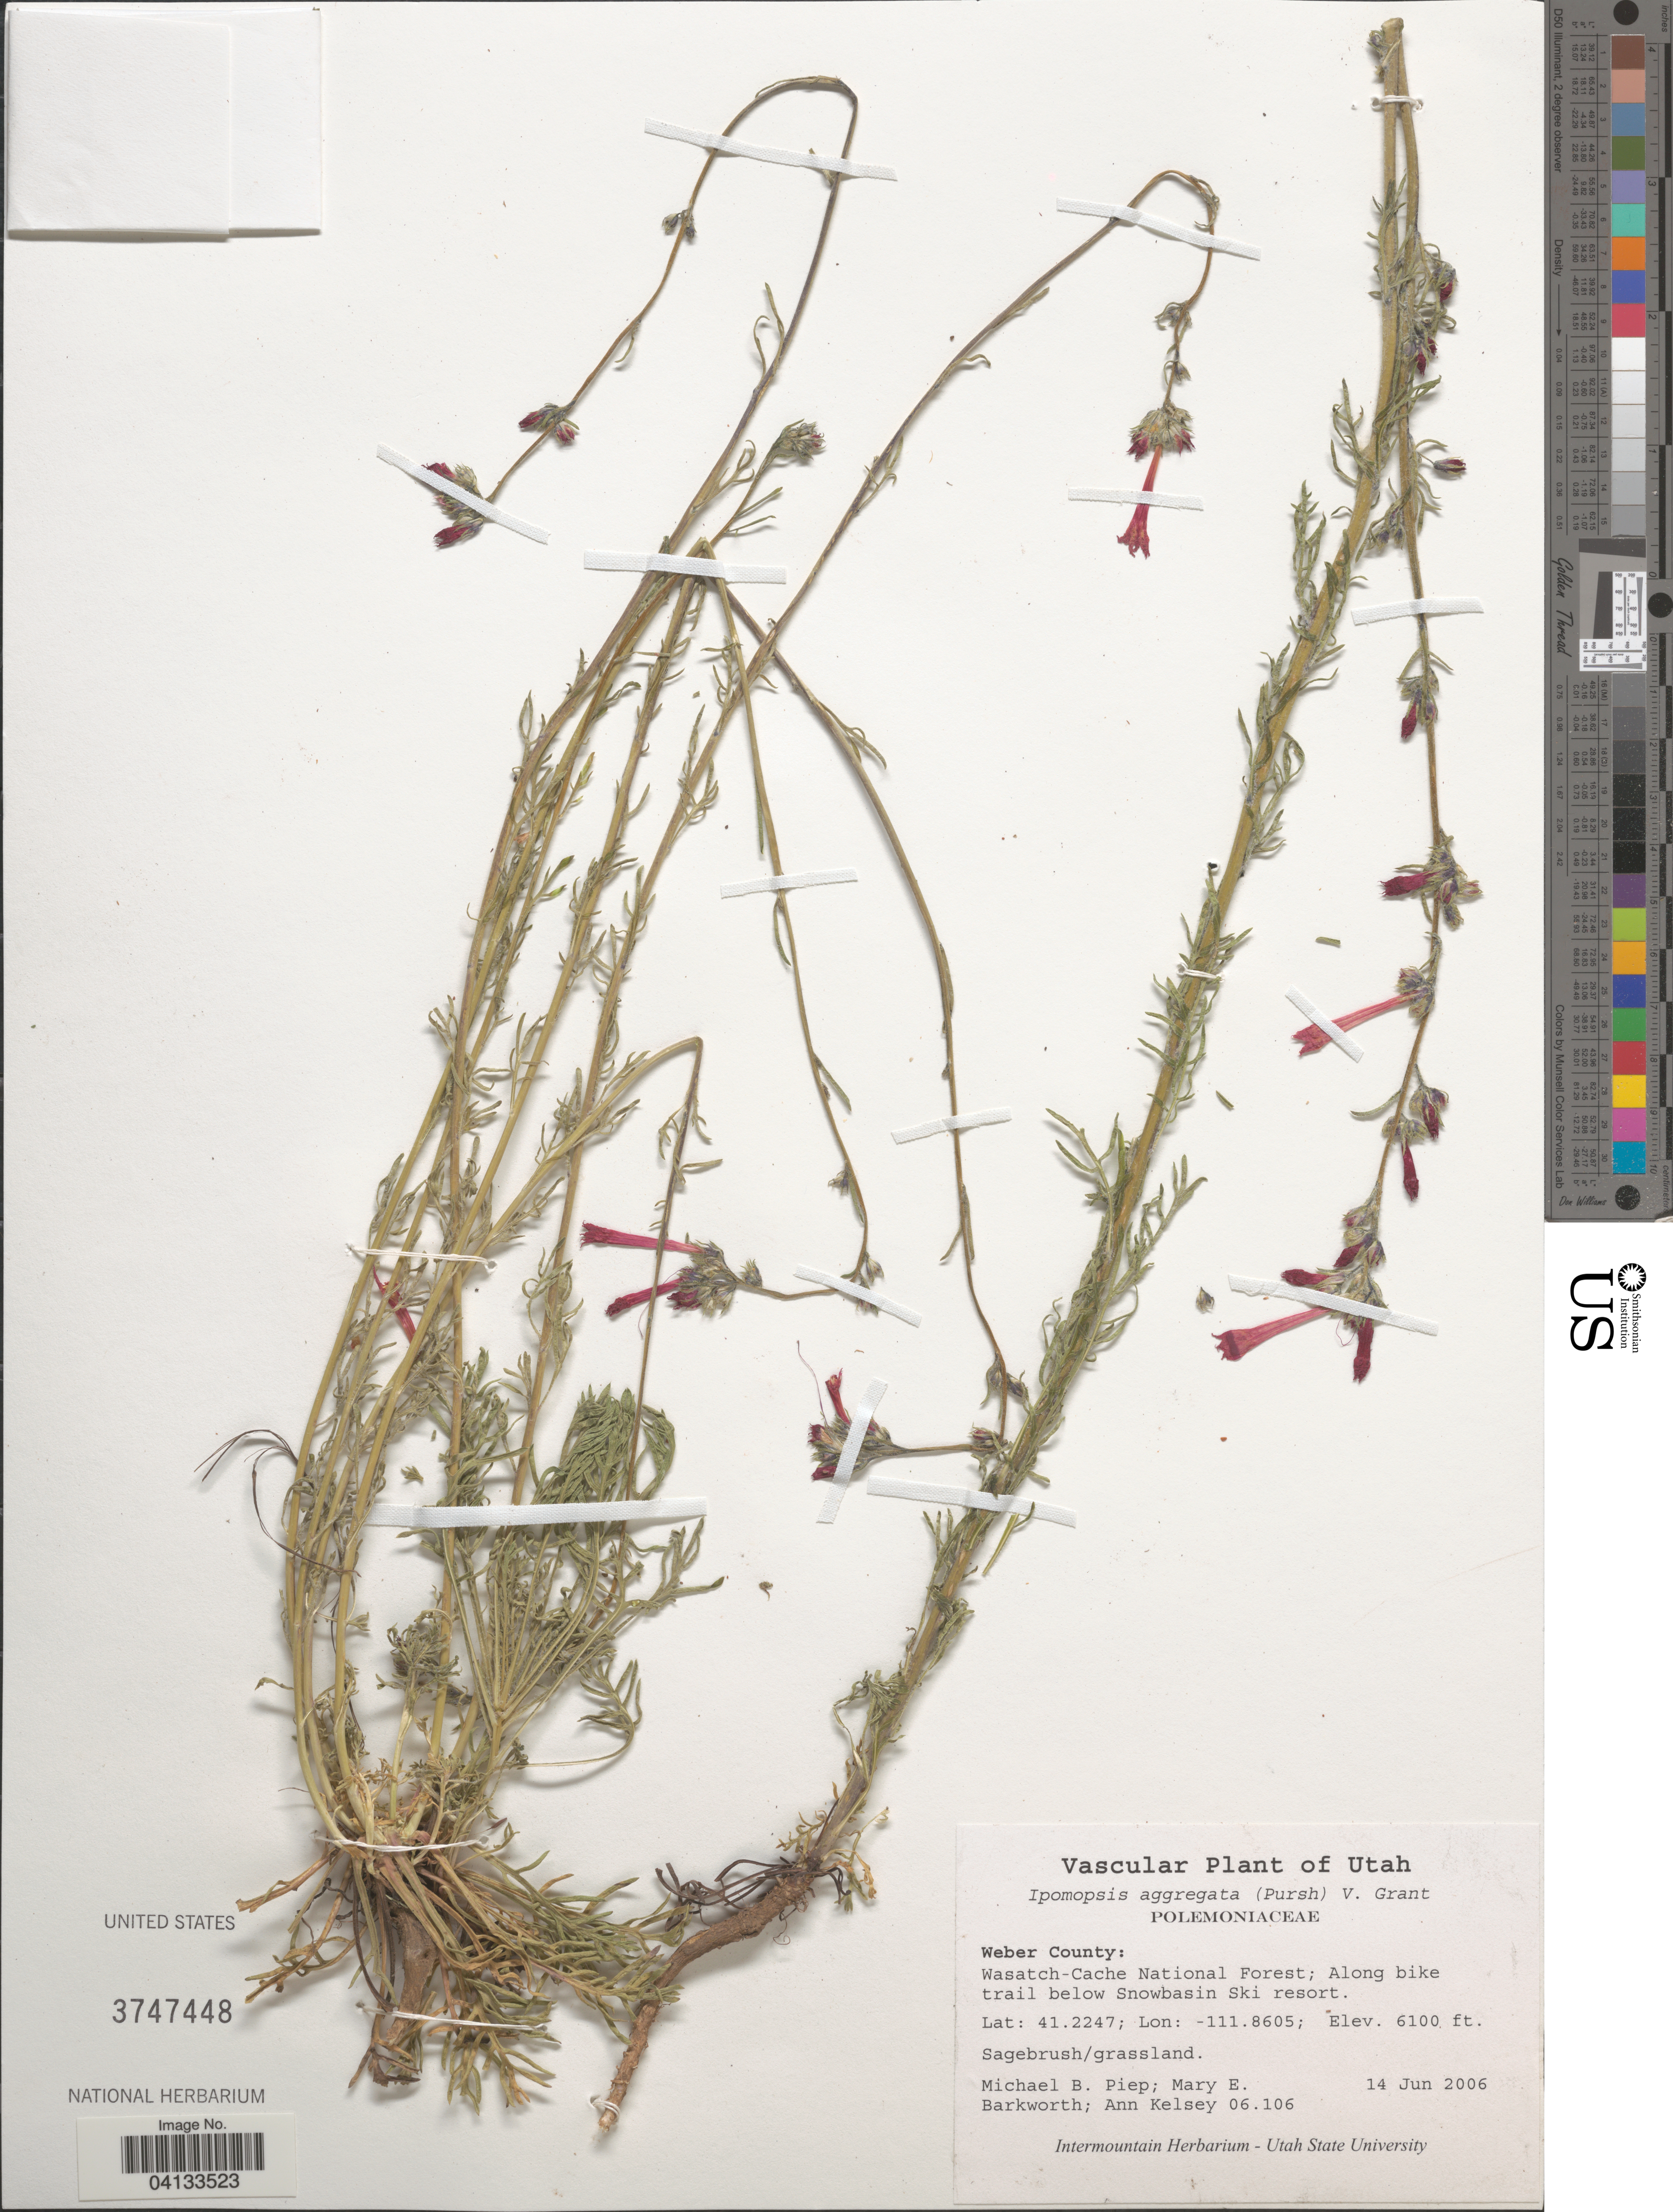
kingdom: Plantae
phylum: Tracheophyta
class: Magnoliopsida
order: Ericales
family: Polemoniaceae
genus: Ipomopsis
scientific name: Ipomopsis aggregata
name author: (Pursh) V.E. Grant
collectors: M. Piep, M. E. Barkworth & A. Kelsey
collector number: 06.106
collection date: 2006-06-14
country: United States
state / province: Utah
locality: Weber County: Wasatch-Cache National Forest; Along bike trail below Snowbasin Ski resort.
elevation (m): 1859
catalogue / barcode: US 3747448